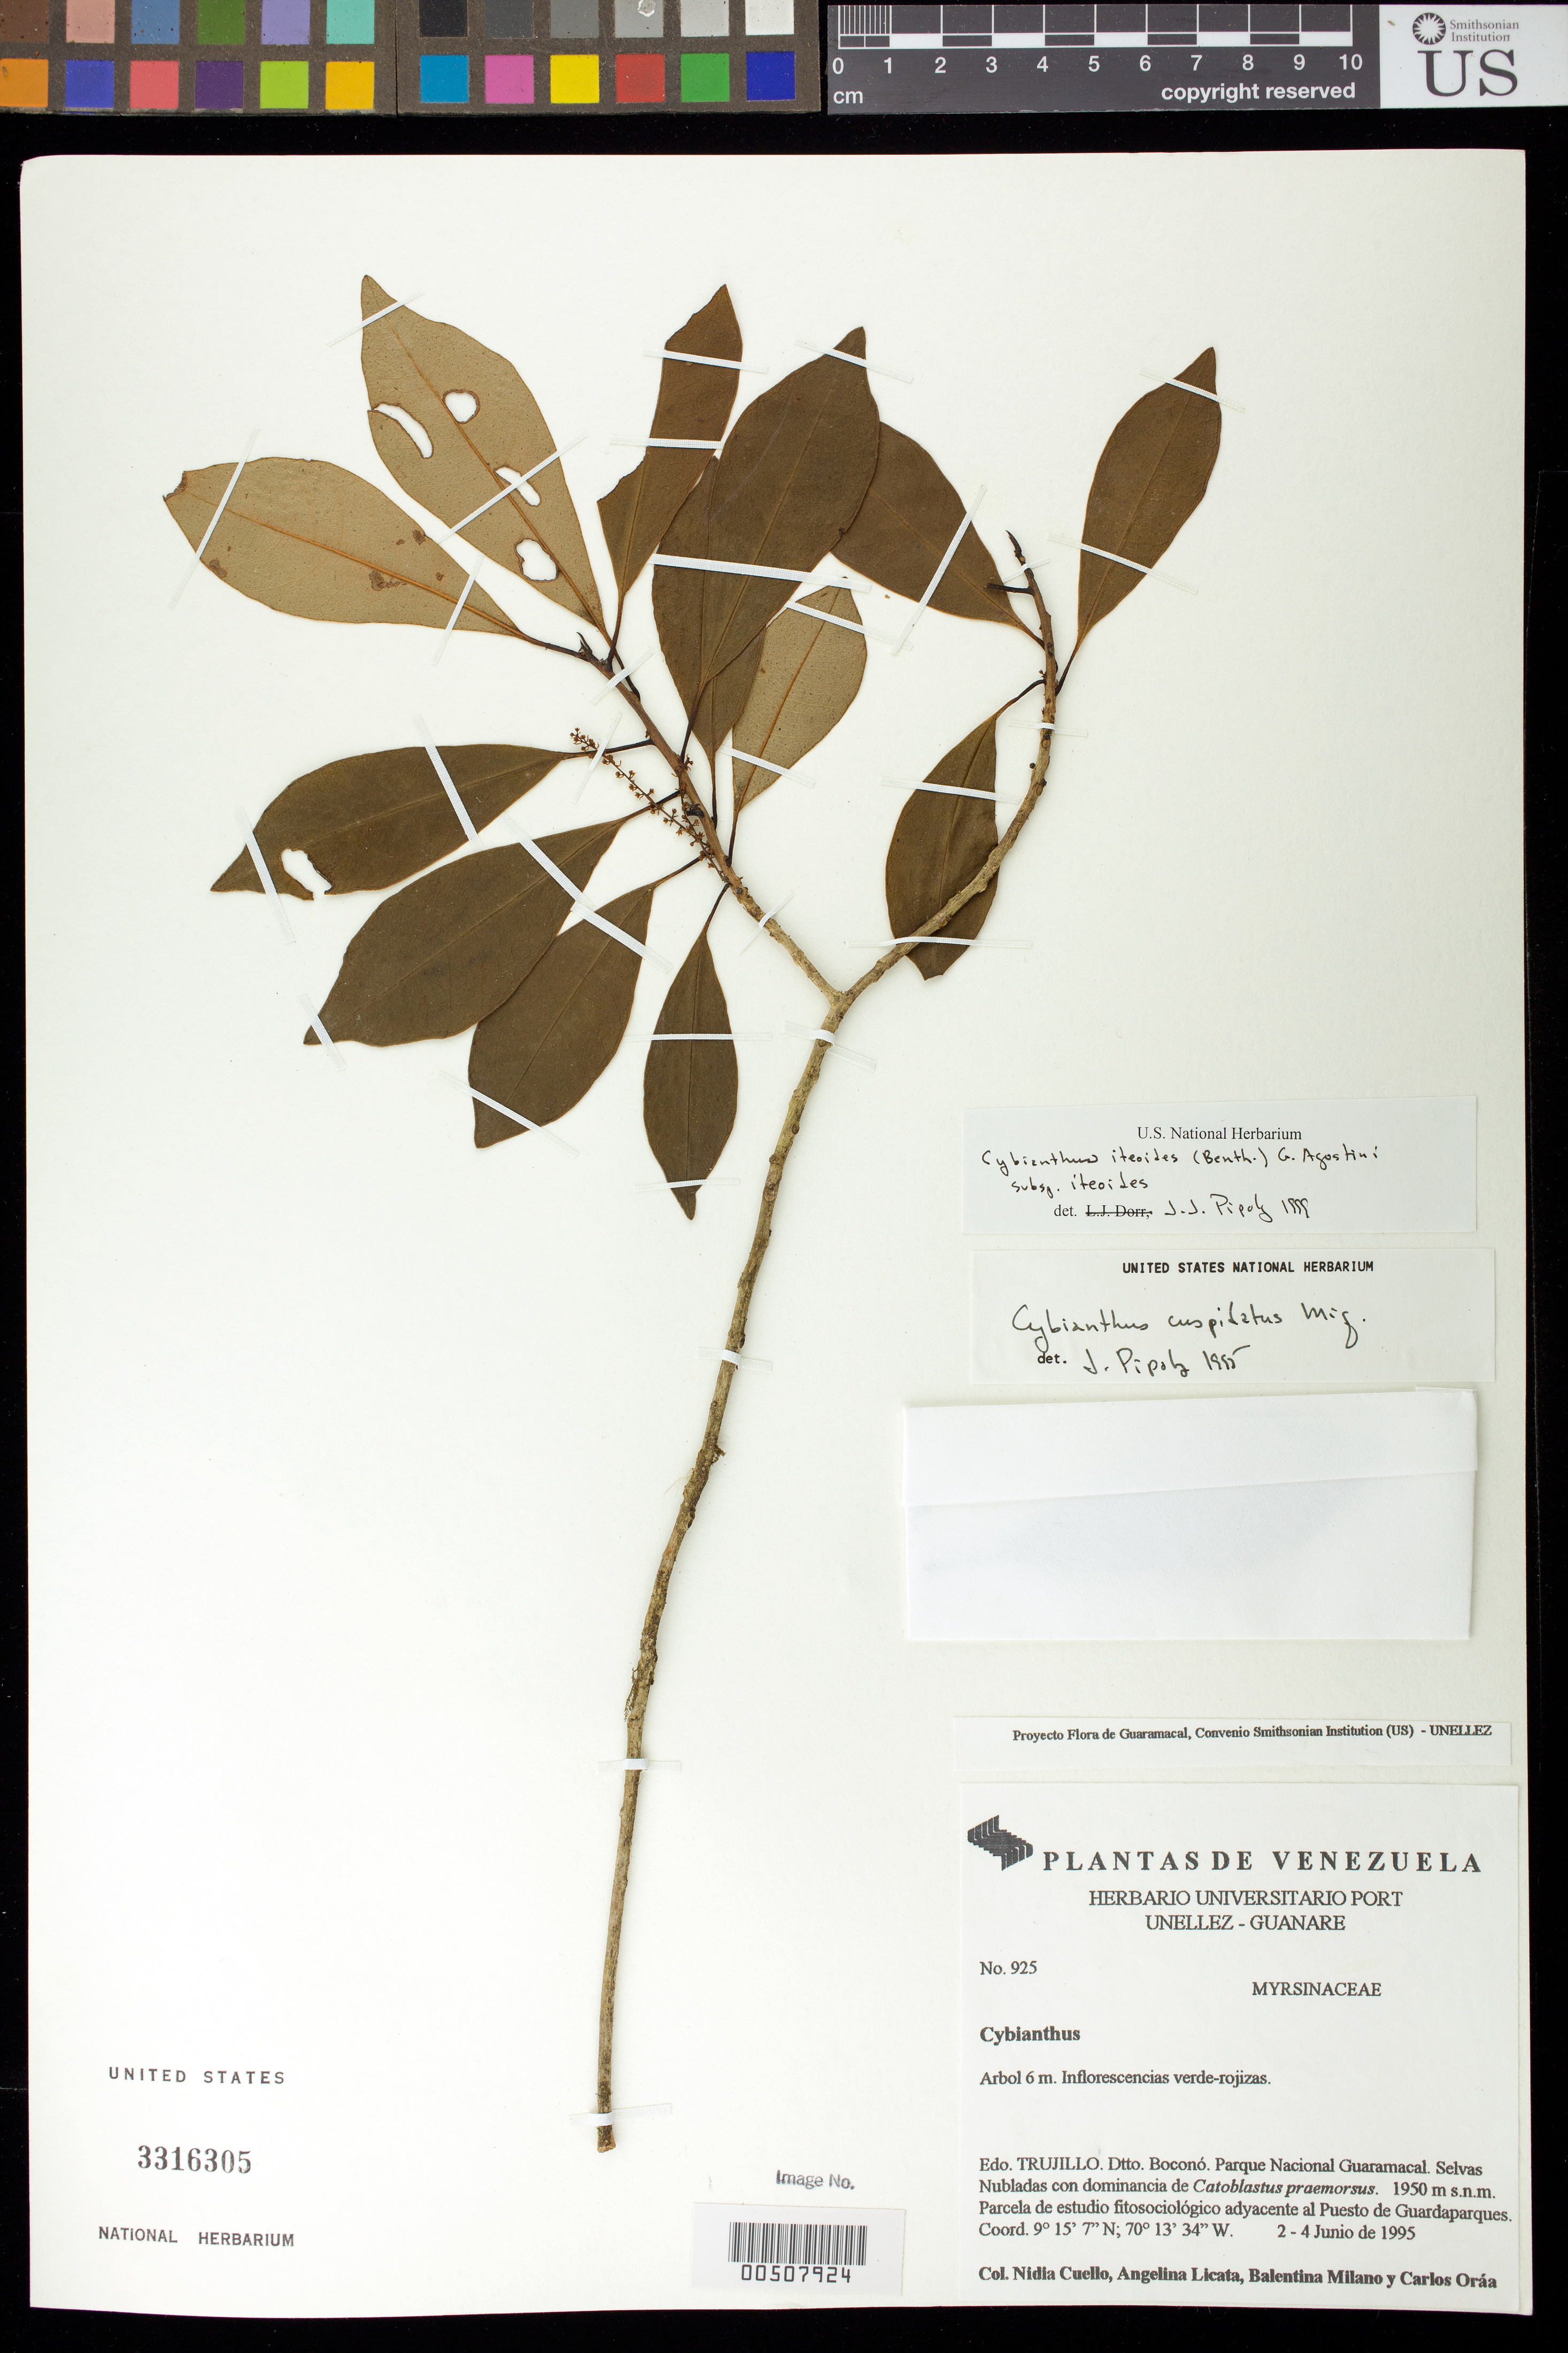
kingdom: Plantae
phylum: Tracheophyta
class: Magnoliopsida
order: Ericales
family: Primulaceae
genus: Cybianthus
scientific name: Cybianthus iteoides subsp. iteoides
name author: (Benth.) G. Agostini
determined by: Pipoly, J. J., III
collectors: N. L. Cuello, A. Licata, B. Milano & C. Oráa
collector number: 925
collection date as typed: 02 Jun 1995 to 04 Jun 1995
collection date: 1995-06-02/1995-06-04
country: Venezuela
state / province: Trujillo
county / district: Boconó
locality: Parque Nacional Guaramacal, adyacente al puesto de guardaparques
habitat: Selvas Nubladas con dominancia de Catoblastus praemorsus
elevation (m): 1950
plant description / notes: K, MO, PORT, US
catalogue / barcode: US 3316305